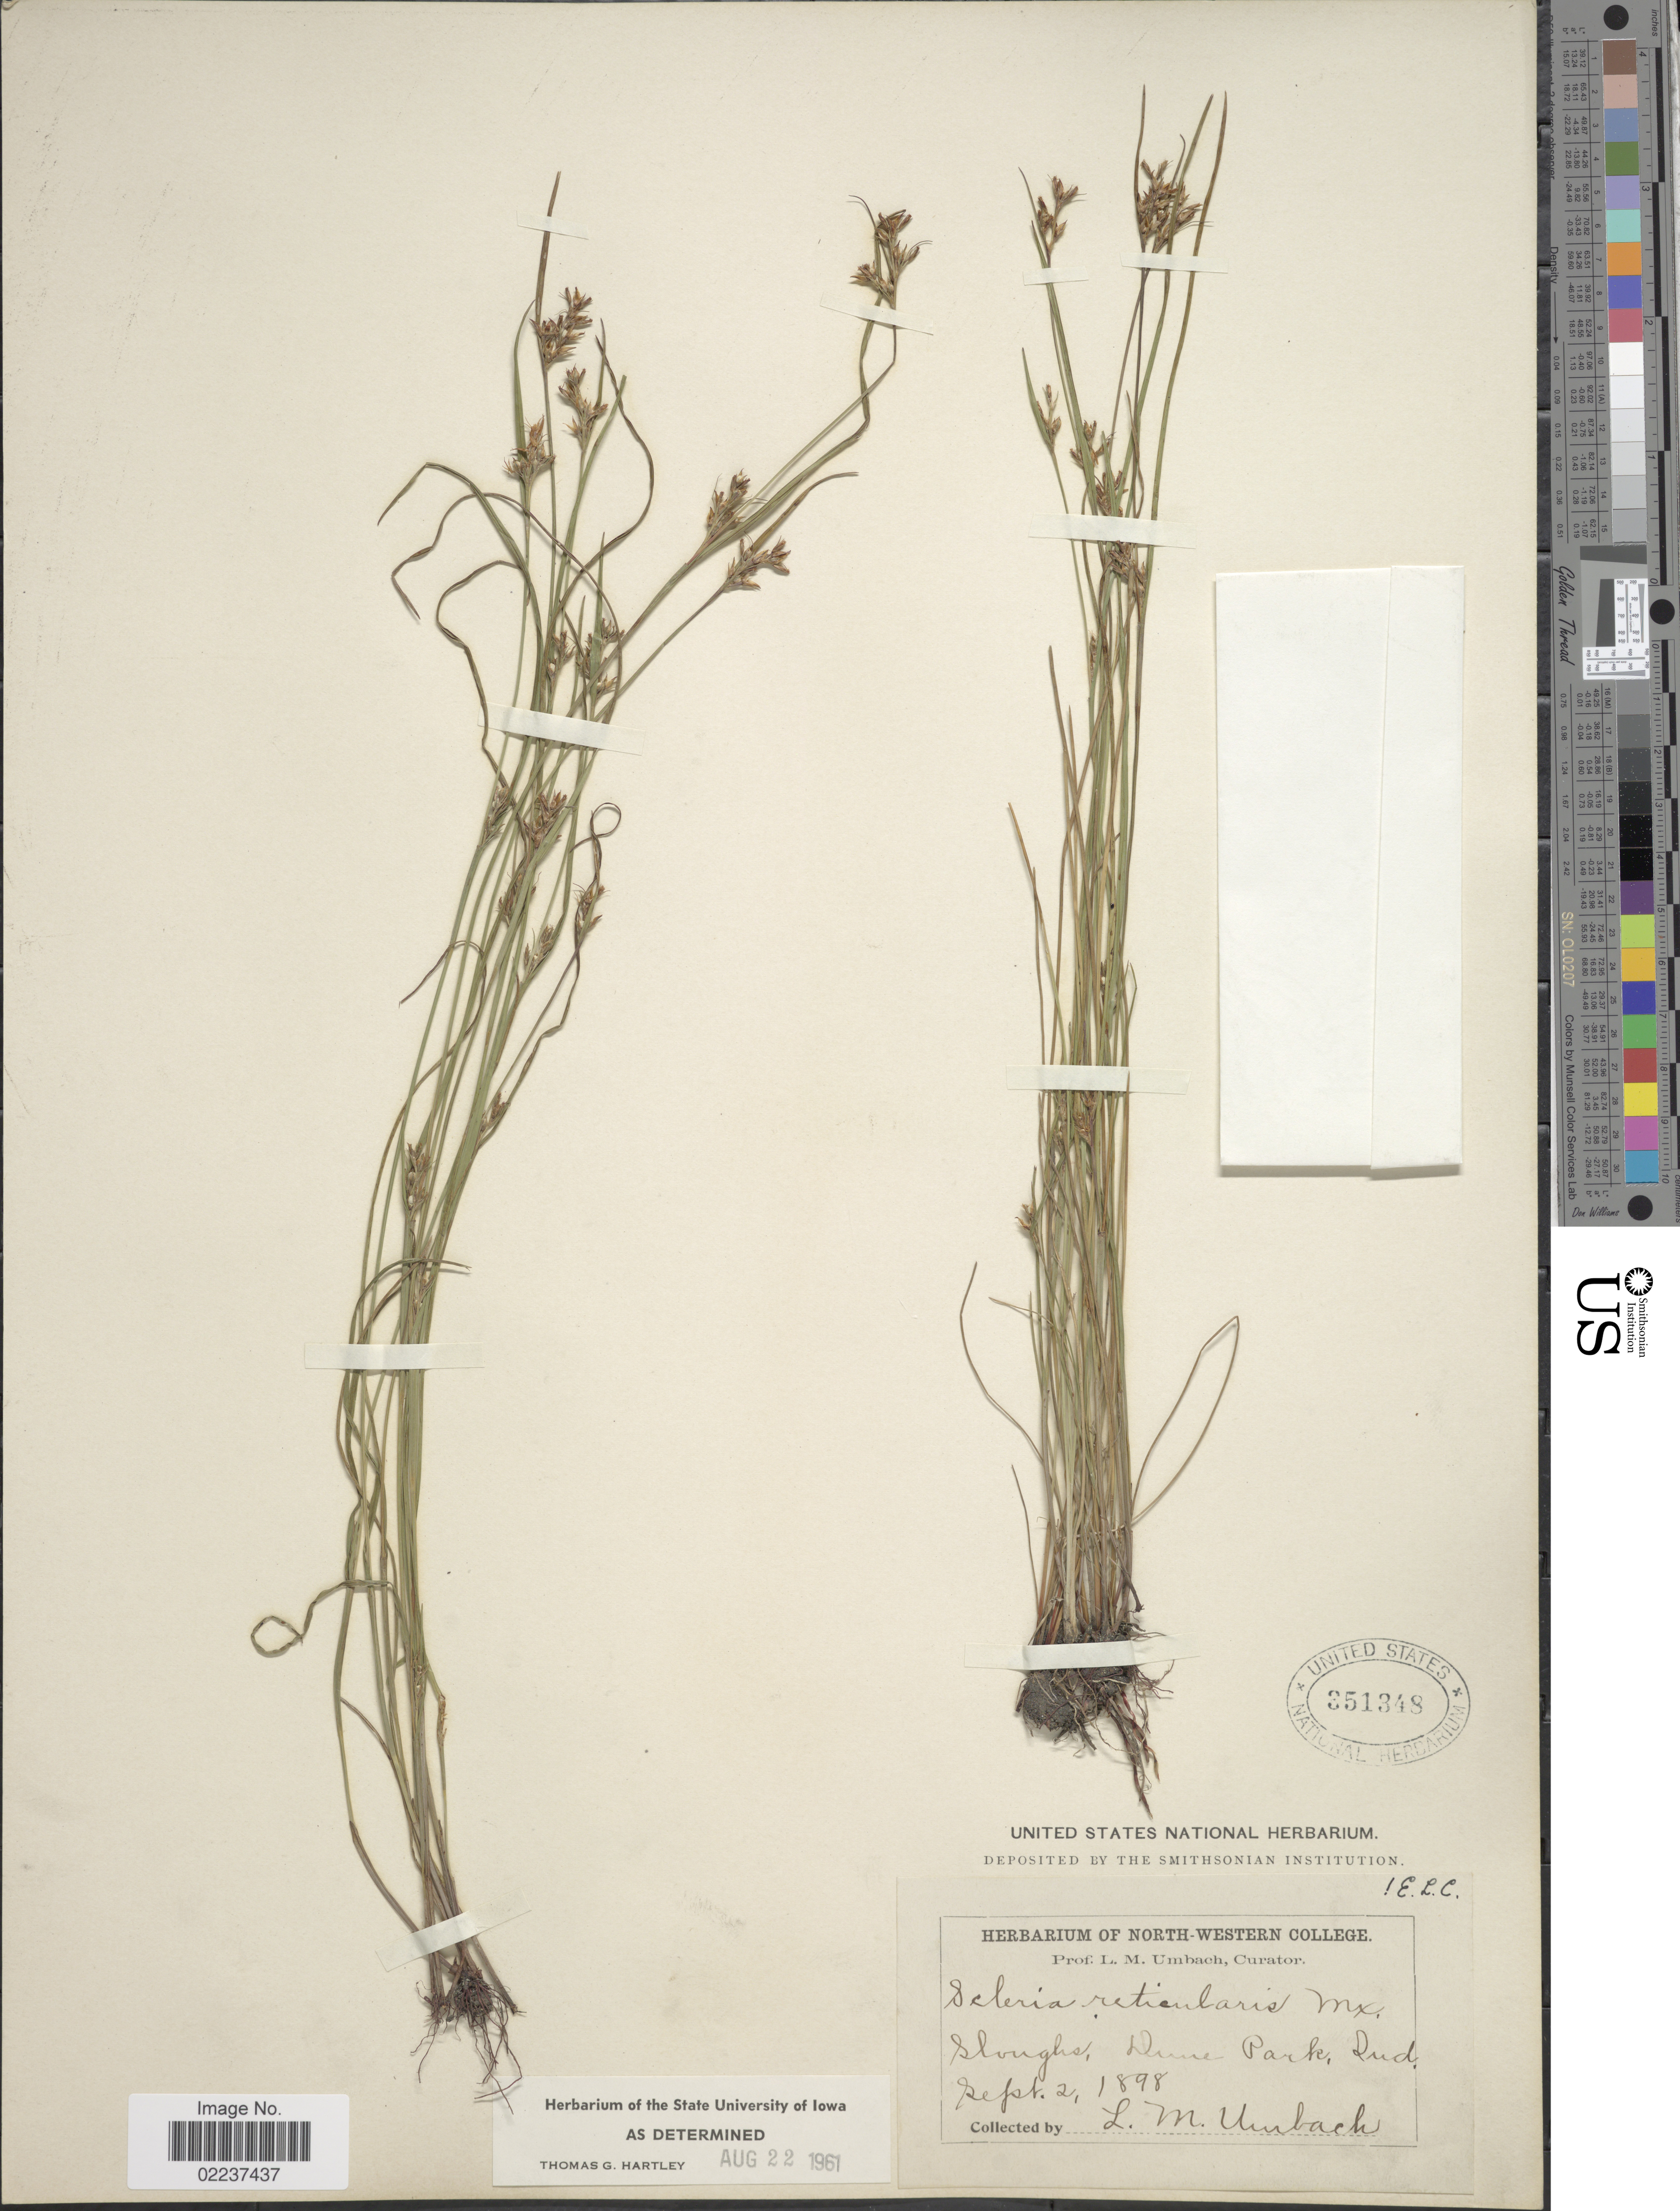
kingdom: Plantae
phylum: Tracheophyta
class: Liliopsida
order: Poales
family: Cyperaceae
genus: Scleria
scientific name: Scleria reticularis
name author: Michx.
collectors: L. M. Umbach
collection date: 1898-09-02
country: United States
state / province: Indiana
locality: Dune Park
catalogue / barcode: US 351348